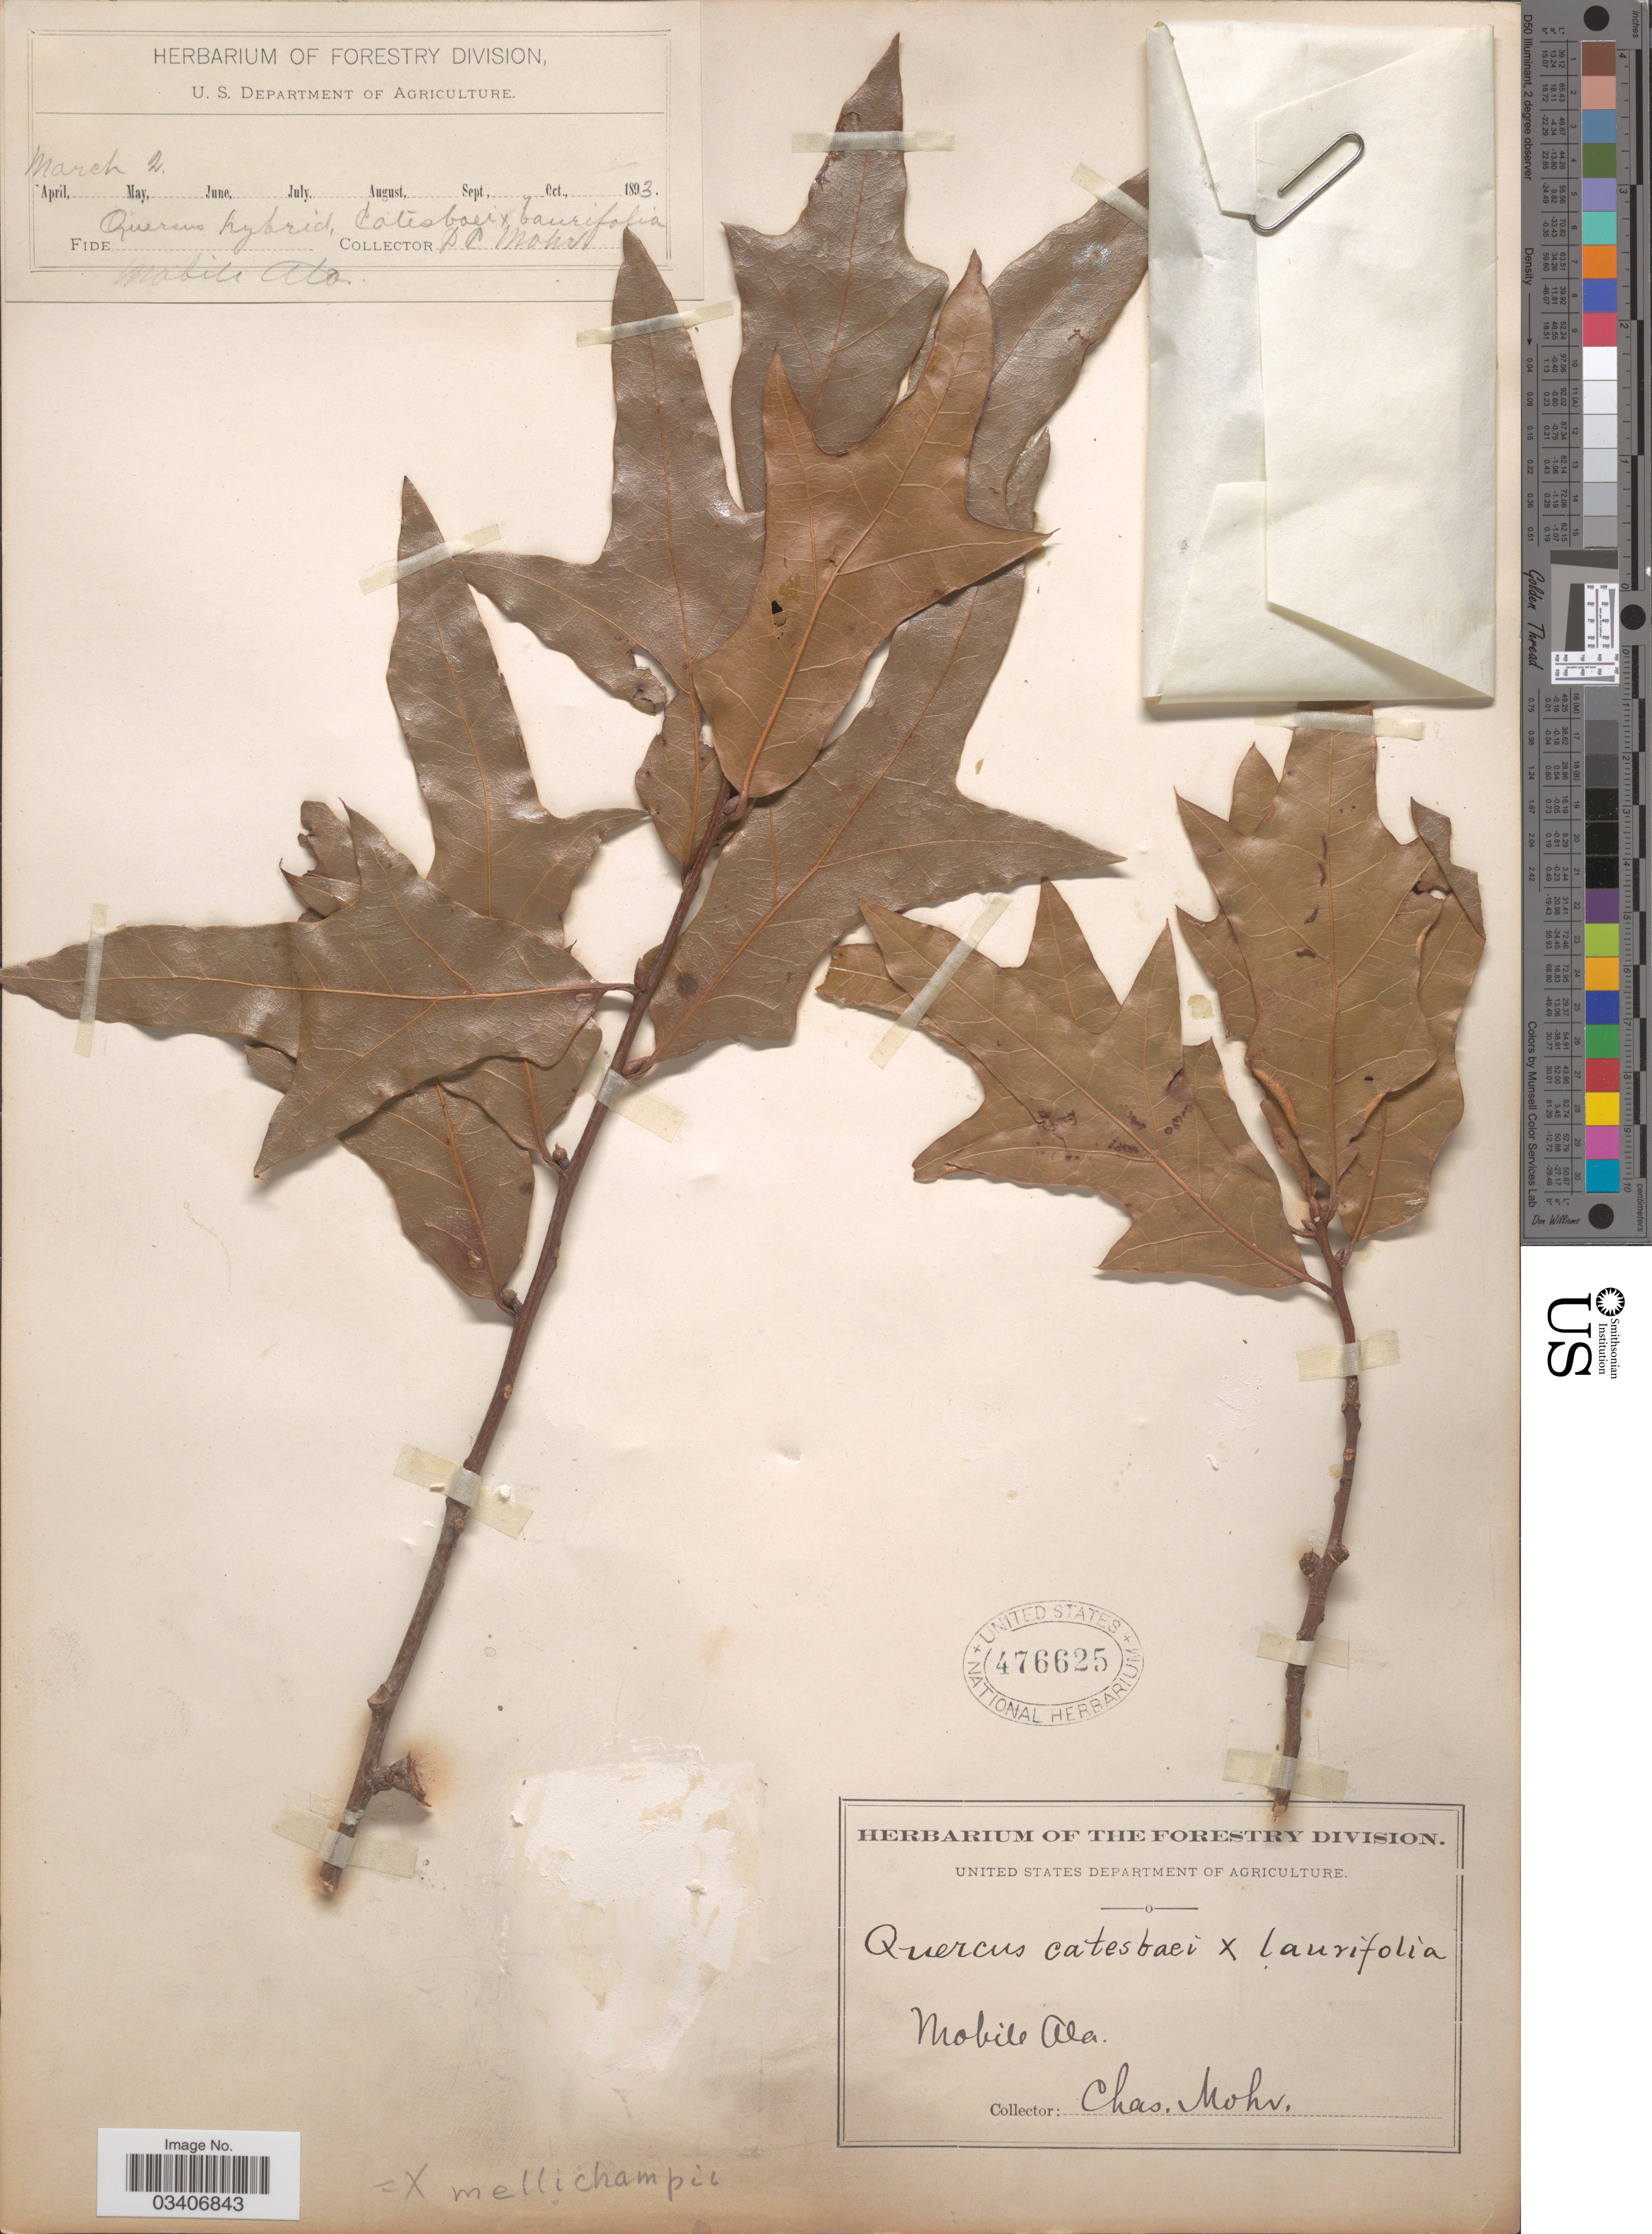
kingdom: Plantae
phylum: Tracheophyta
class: Magnoliopsida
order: Fagales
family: Fagaceae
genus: Quercus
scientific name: Quercus x mellichampii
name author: Trel.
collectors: Mohr, C. T. (herbarium) & D. C. Mohr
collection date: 1893-03-02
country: United States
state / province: Alabama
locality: Mobile.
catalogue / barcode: US 476625